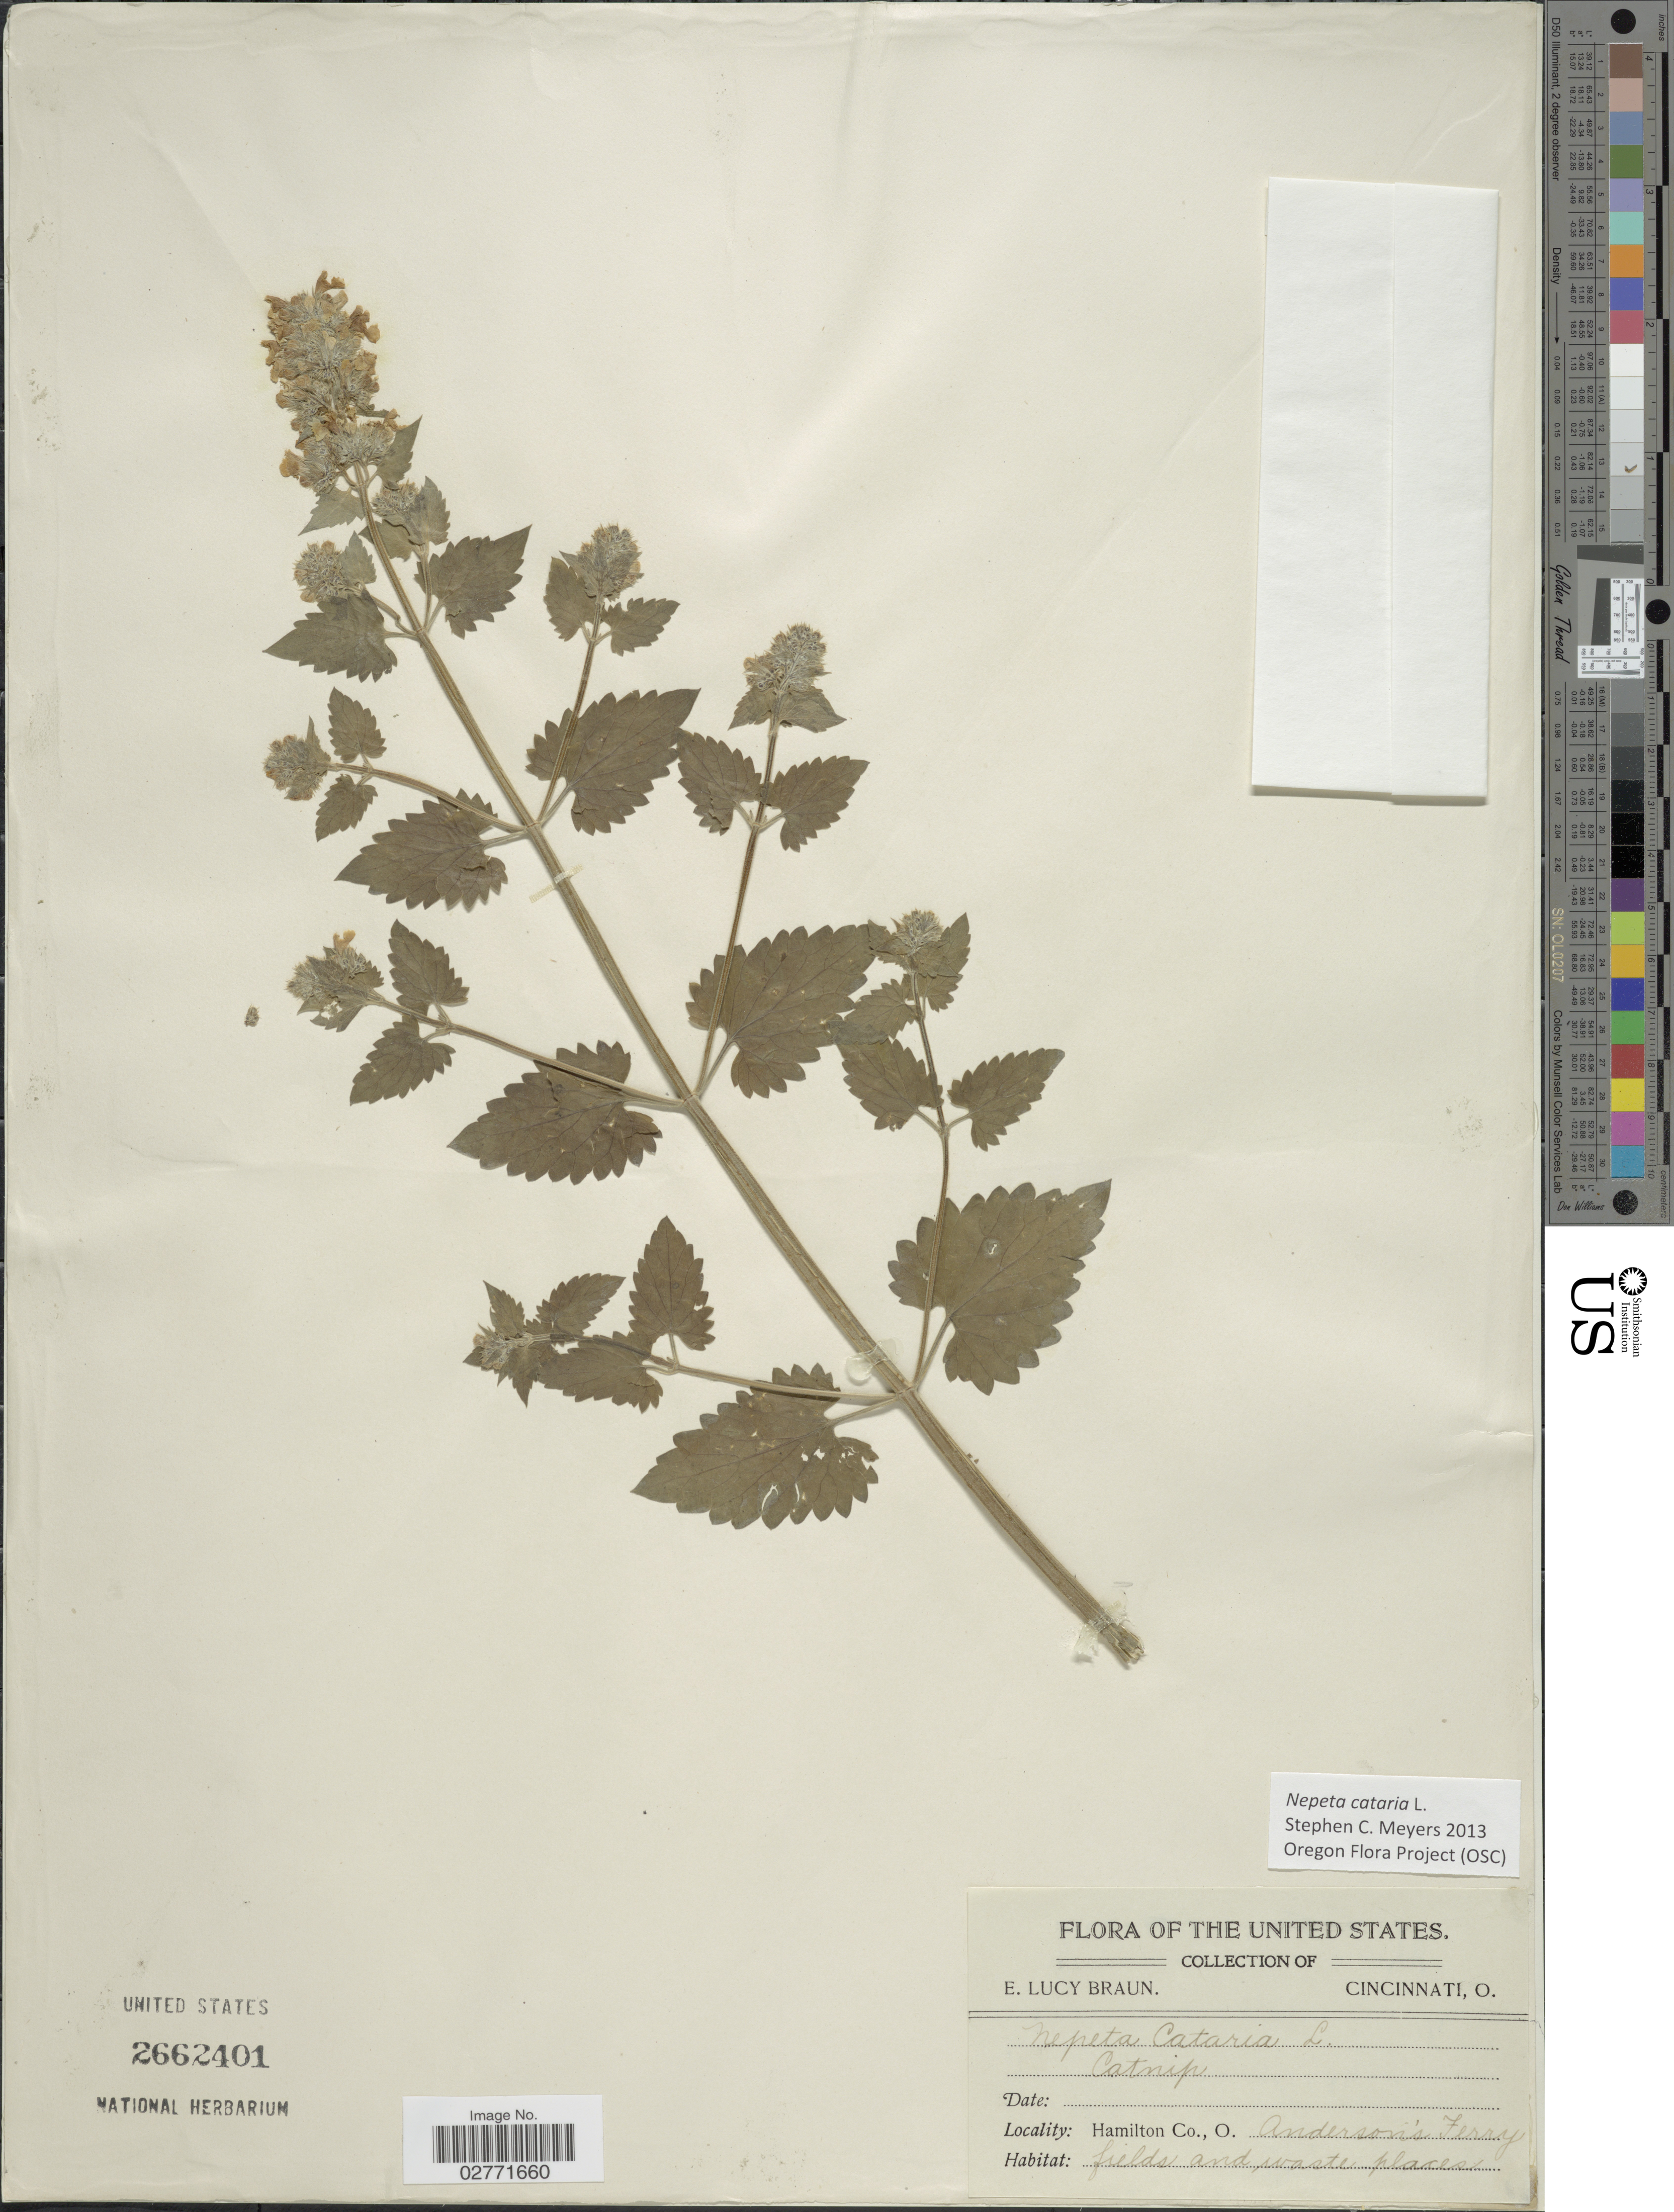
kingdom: Plantae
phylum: Tracheophyta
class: Magnoliopsida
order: Lamiales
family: Lamiaceae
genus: Nepeta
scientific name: Nepeta cataria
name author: L.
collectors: E. L. Braun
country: United States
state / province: Ohio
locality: Hamilton Co., Anderson's Ferry.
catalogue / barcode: US 2662401